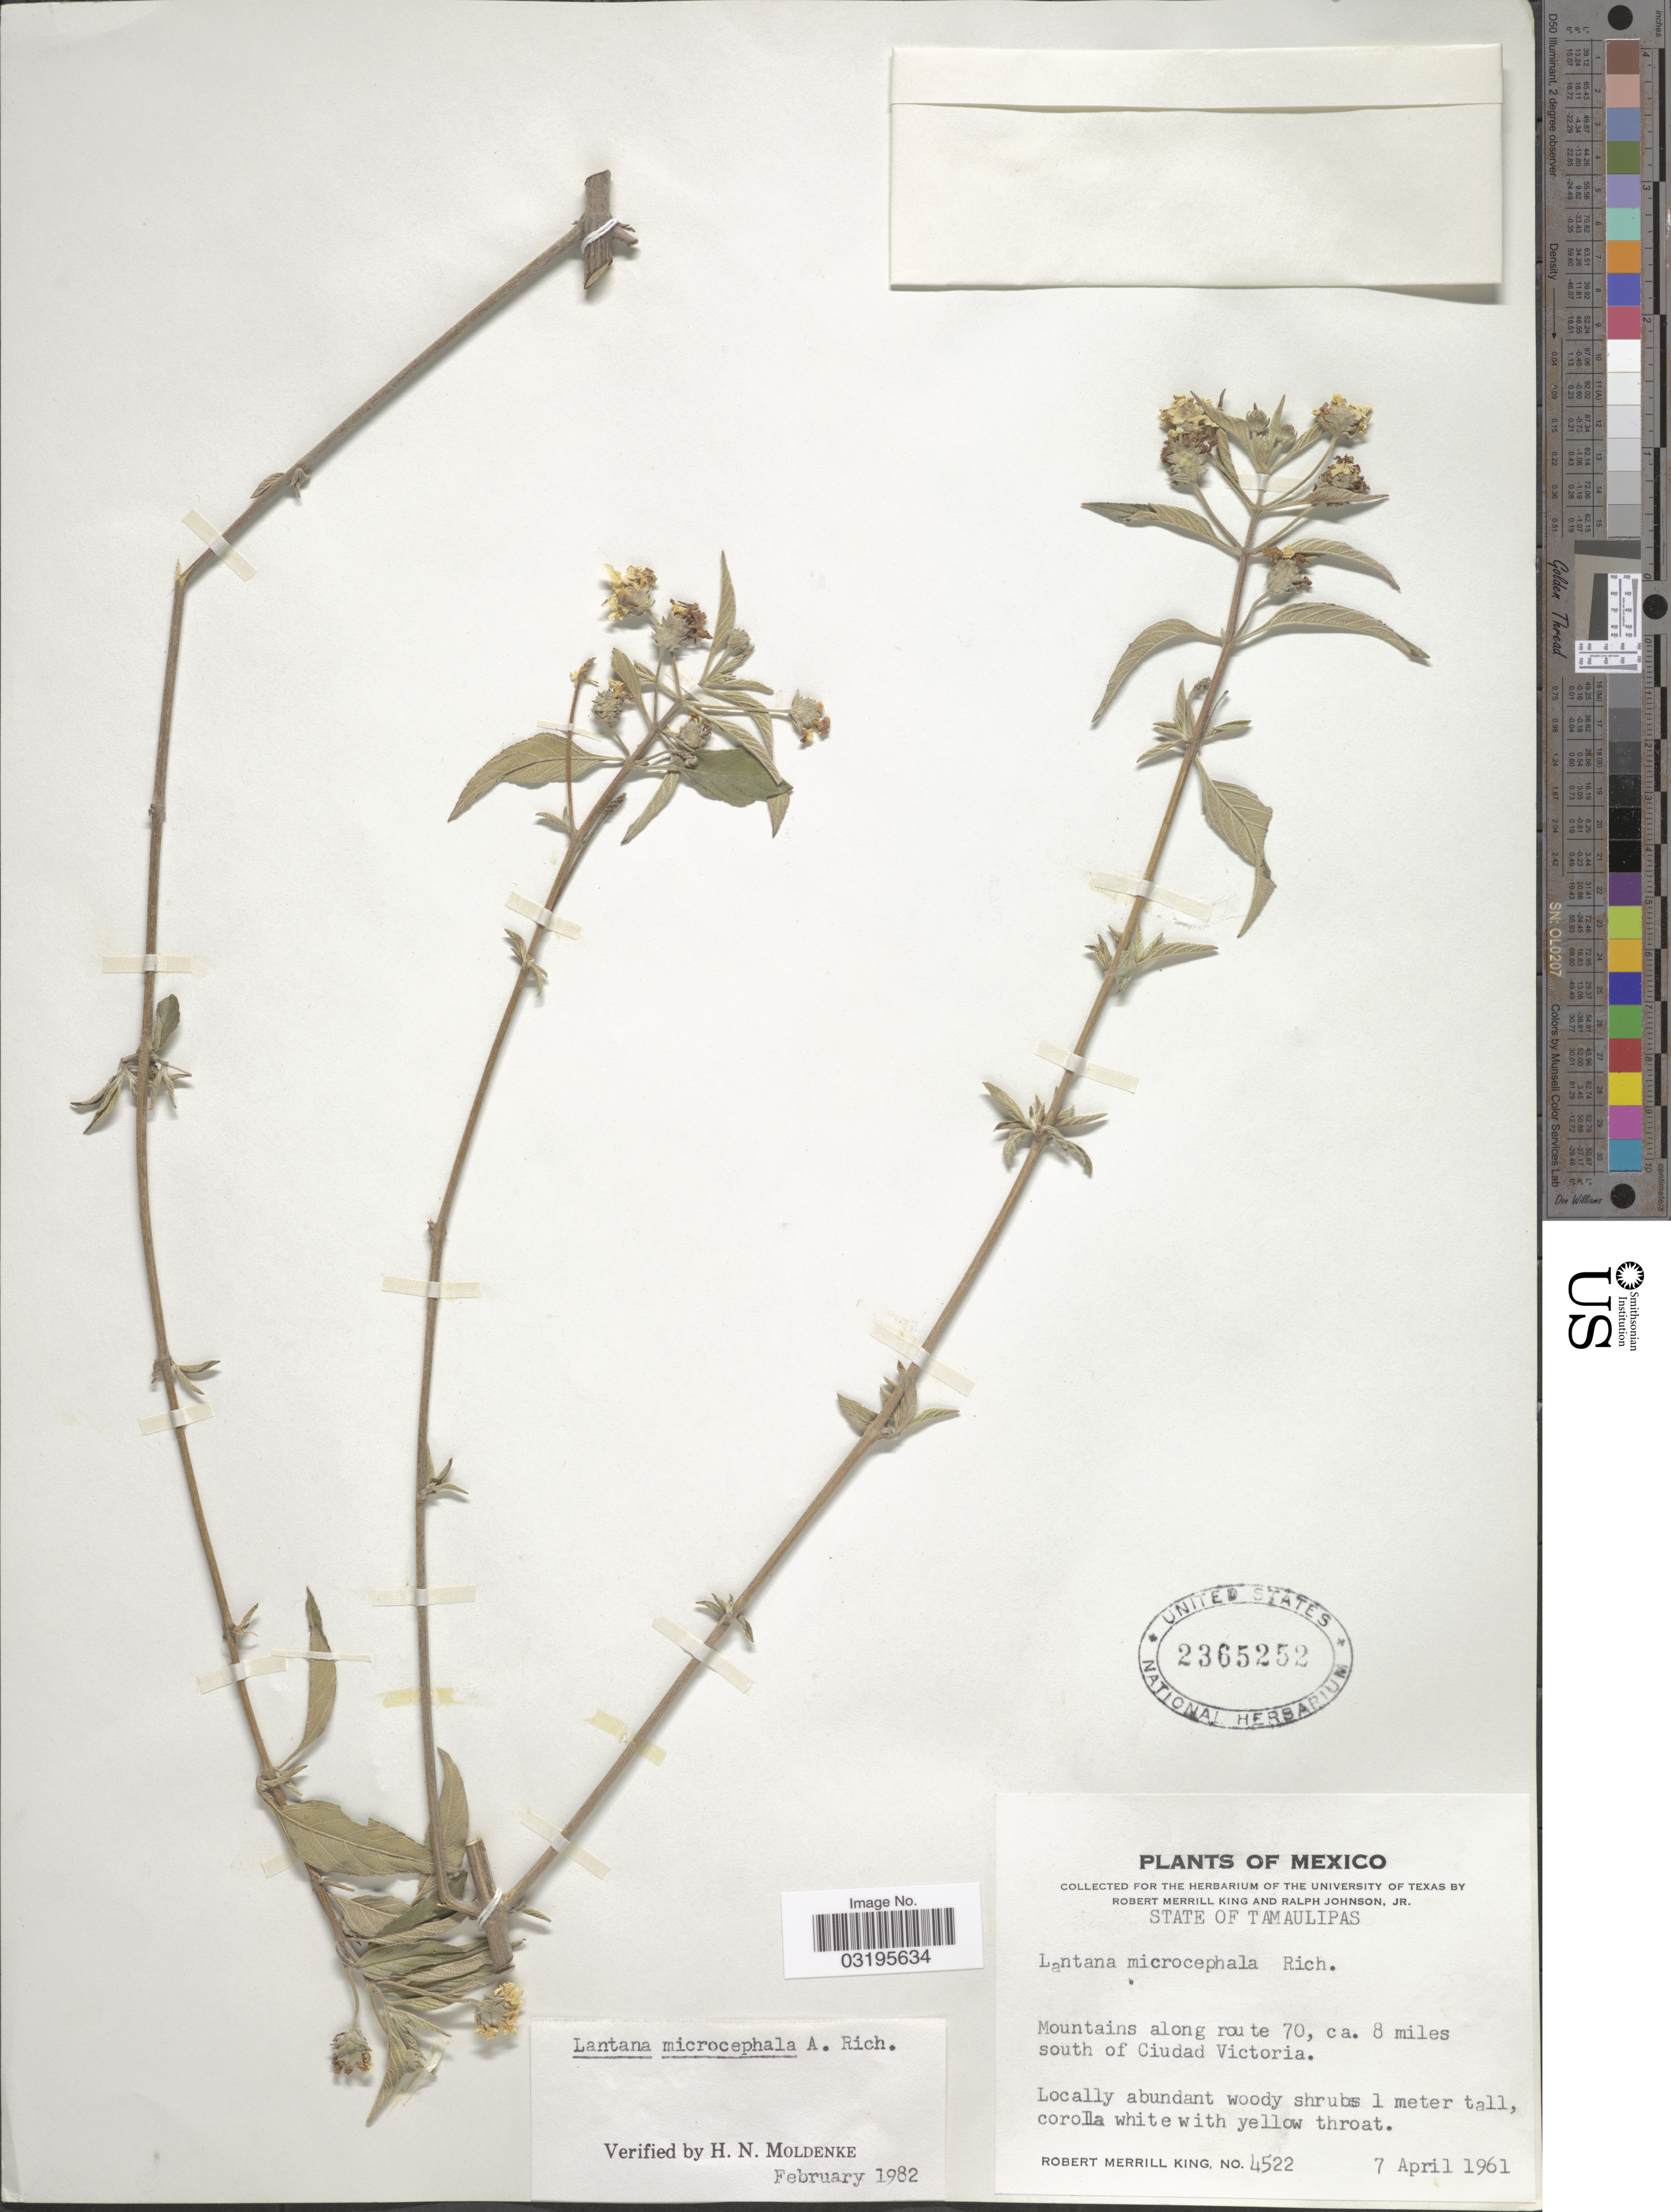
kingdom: Plantae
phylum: Tracheophyta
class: Magnoliopsida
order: Lamiales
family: Verbenaceae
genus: Lantana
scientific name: Lantana microcephala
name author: A. Rich. in Sagra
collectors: R. M. King & R. Johnson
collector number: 4522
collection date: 1961-04-07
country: Mexico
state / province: Tamaulipas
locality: Mountains along route 70, ca. 8 miles south of Ciudad Victoria.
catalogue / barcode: US 2365252